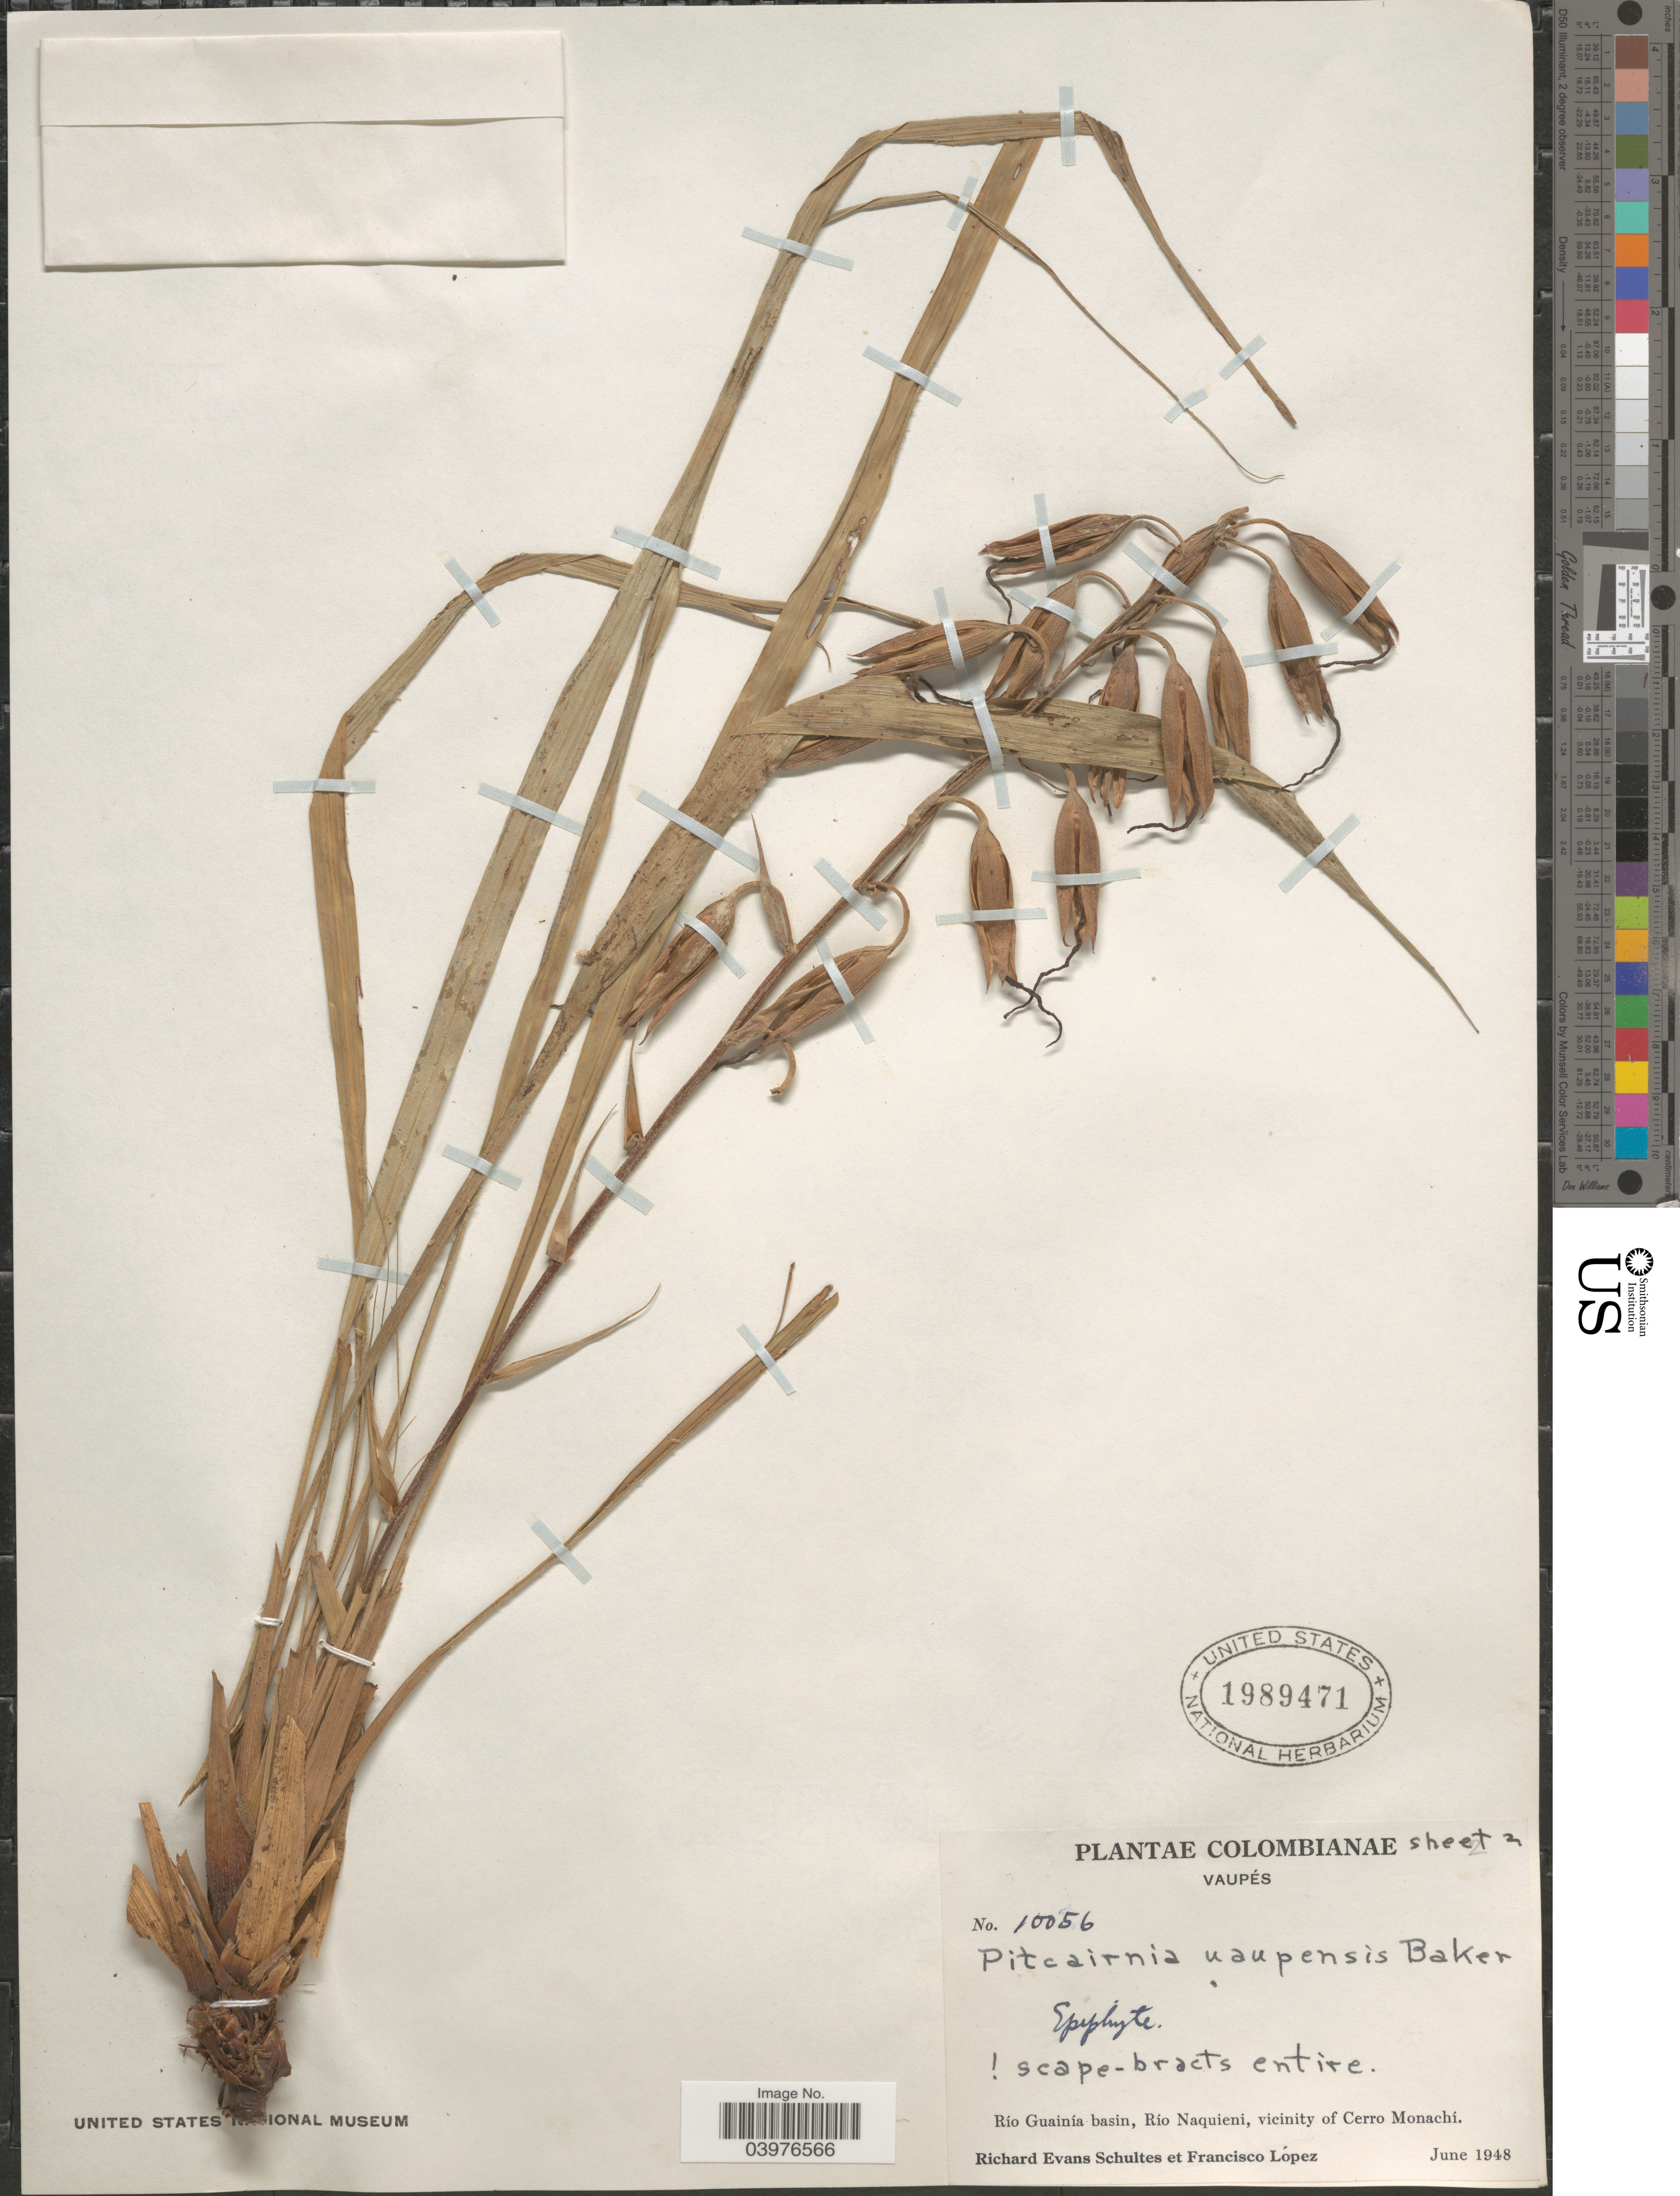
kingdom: Plantae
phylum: Tracheophyta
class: Liliopsida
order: Poales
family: Bromeliaceae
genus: Pitcairnia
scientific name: Pitcairnia uaupensis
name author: Baker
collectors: R. E. Schultes & F. Lopéz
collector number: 10056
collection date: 1948-06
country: Colombia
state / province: Vaupés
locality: Río Guainía basin, Río Naquieni, vicinity of Cerro Monachí.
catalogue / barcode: US 1989471